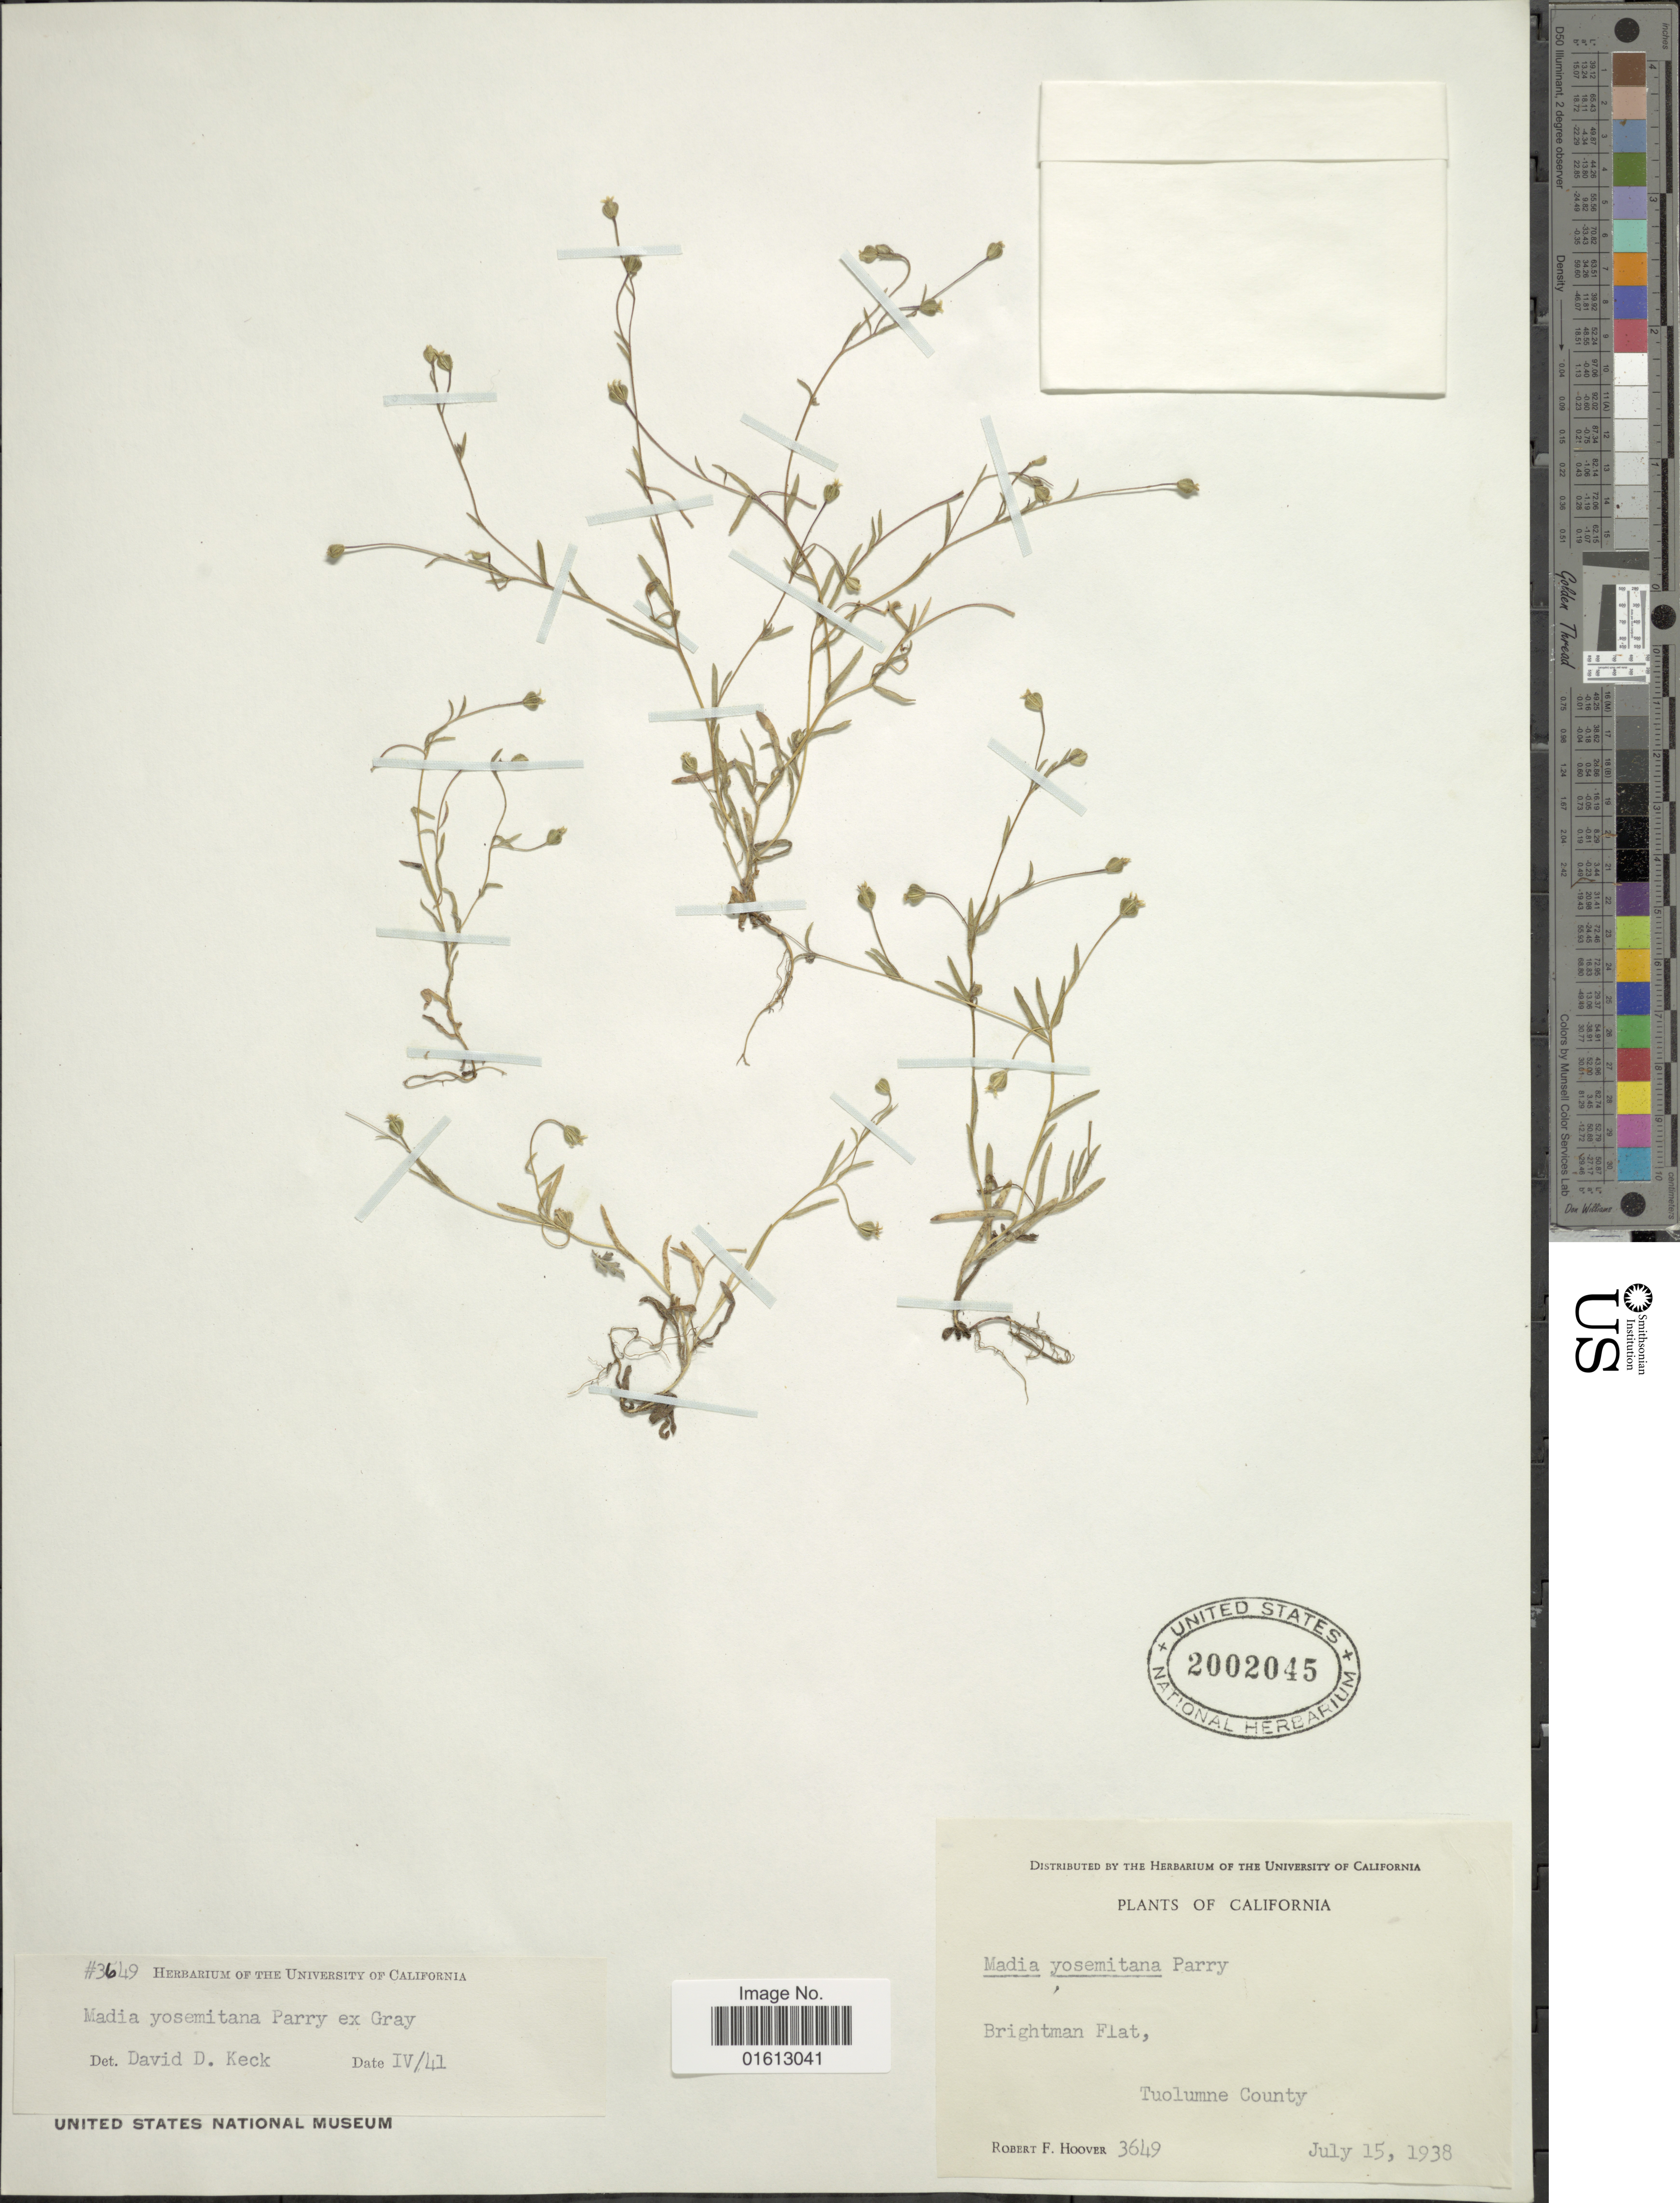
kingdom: Plantae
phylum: Tracheophyta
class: Magnoliopsida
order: Asterales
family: Asteraceae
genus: Madia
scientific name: Madia yosemitana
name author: Parry ex A. Gray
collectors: R. F. Hoover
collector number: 3649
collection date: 1938-07-15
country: United States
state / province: California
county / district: Tuolumne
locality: California, Brightman Flat, Tuolumne County.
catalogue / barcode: US 2002045